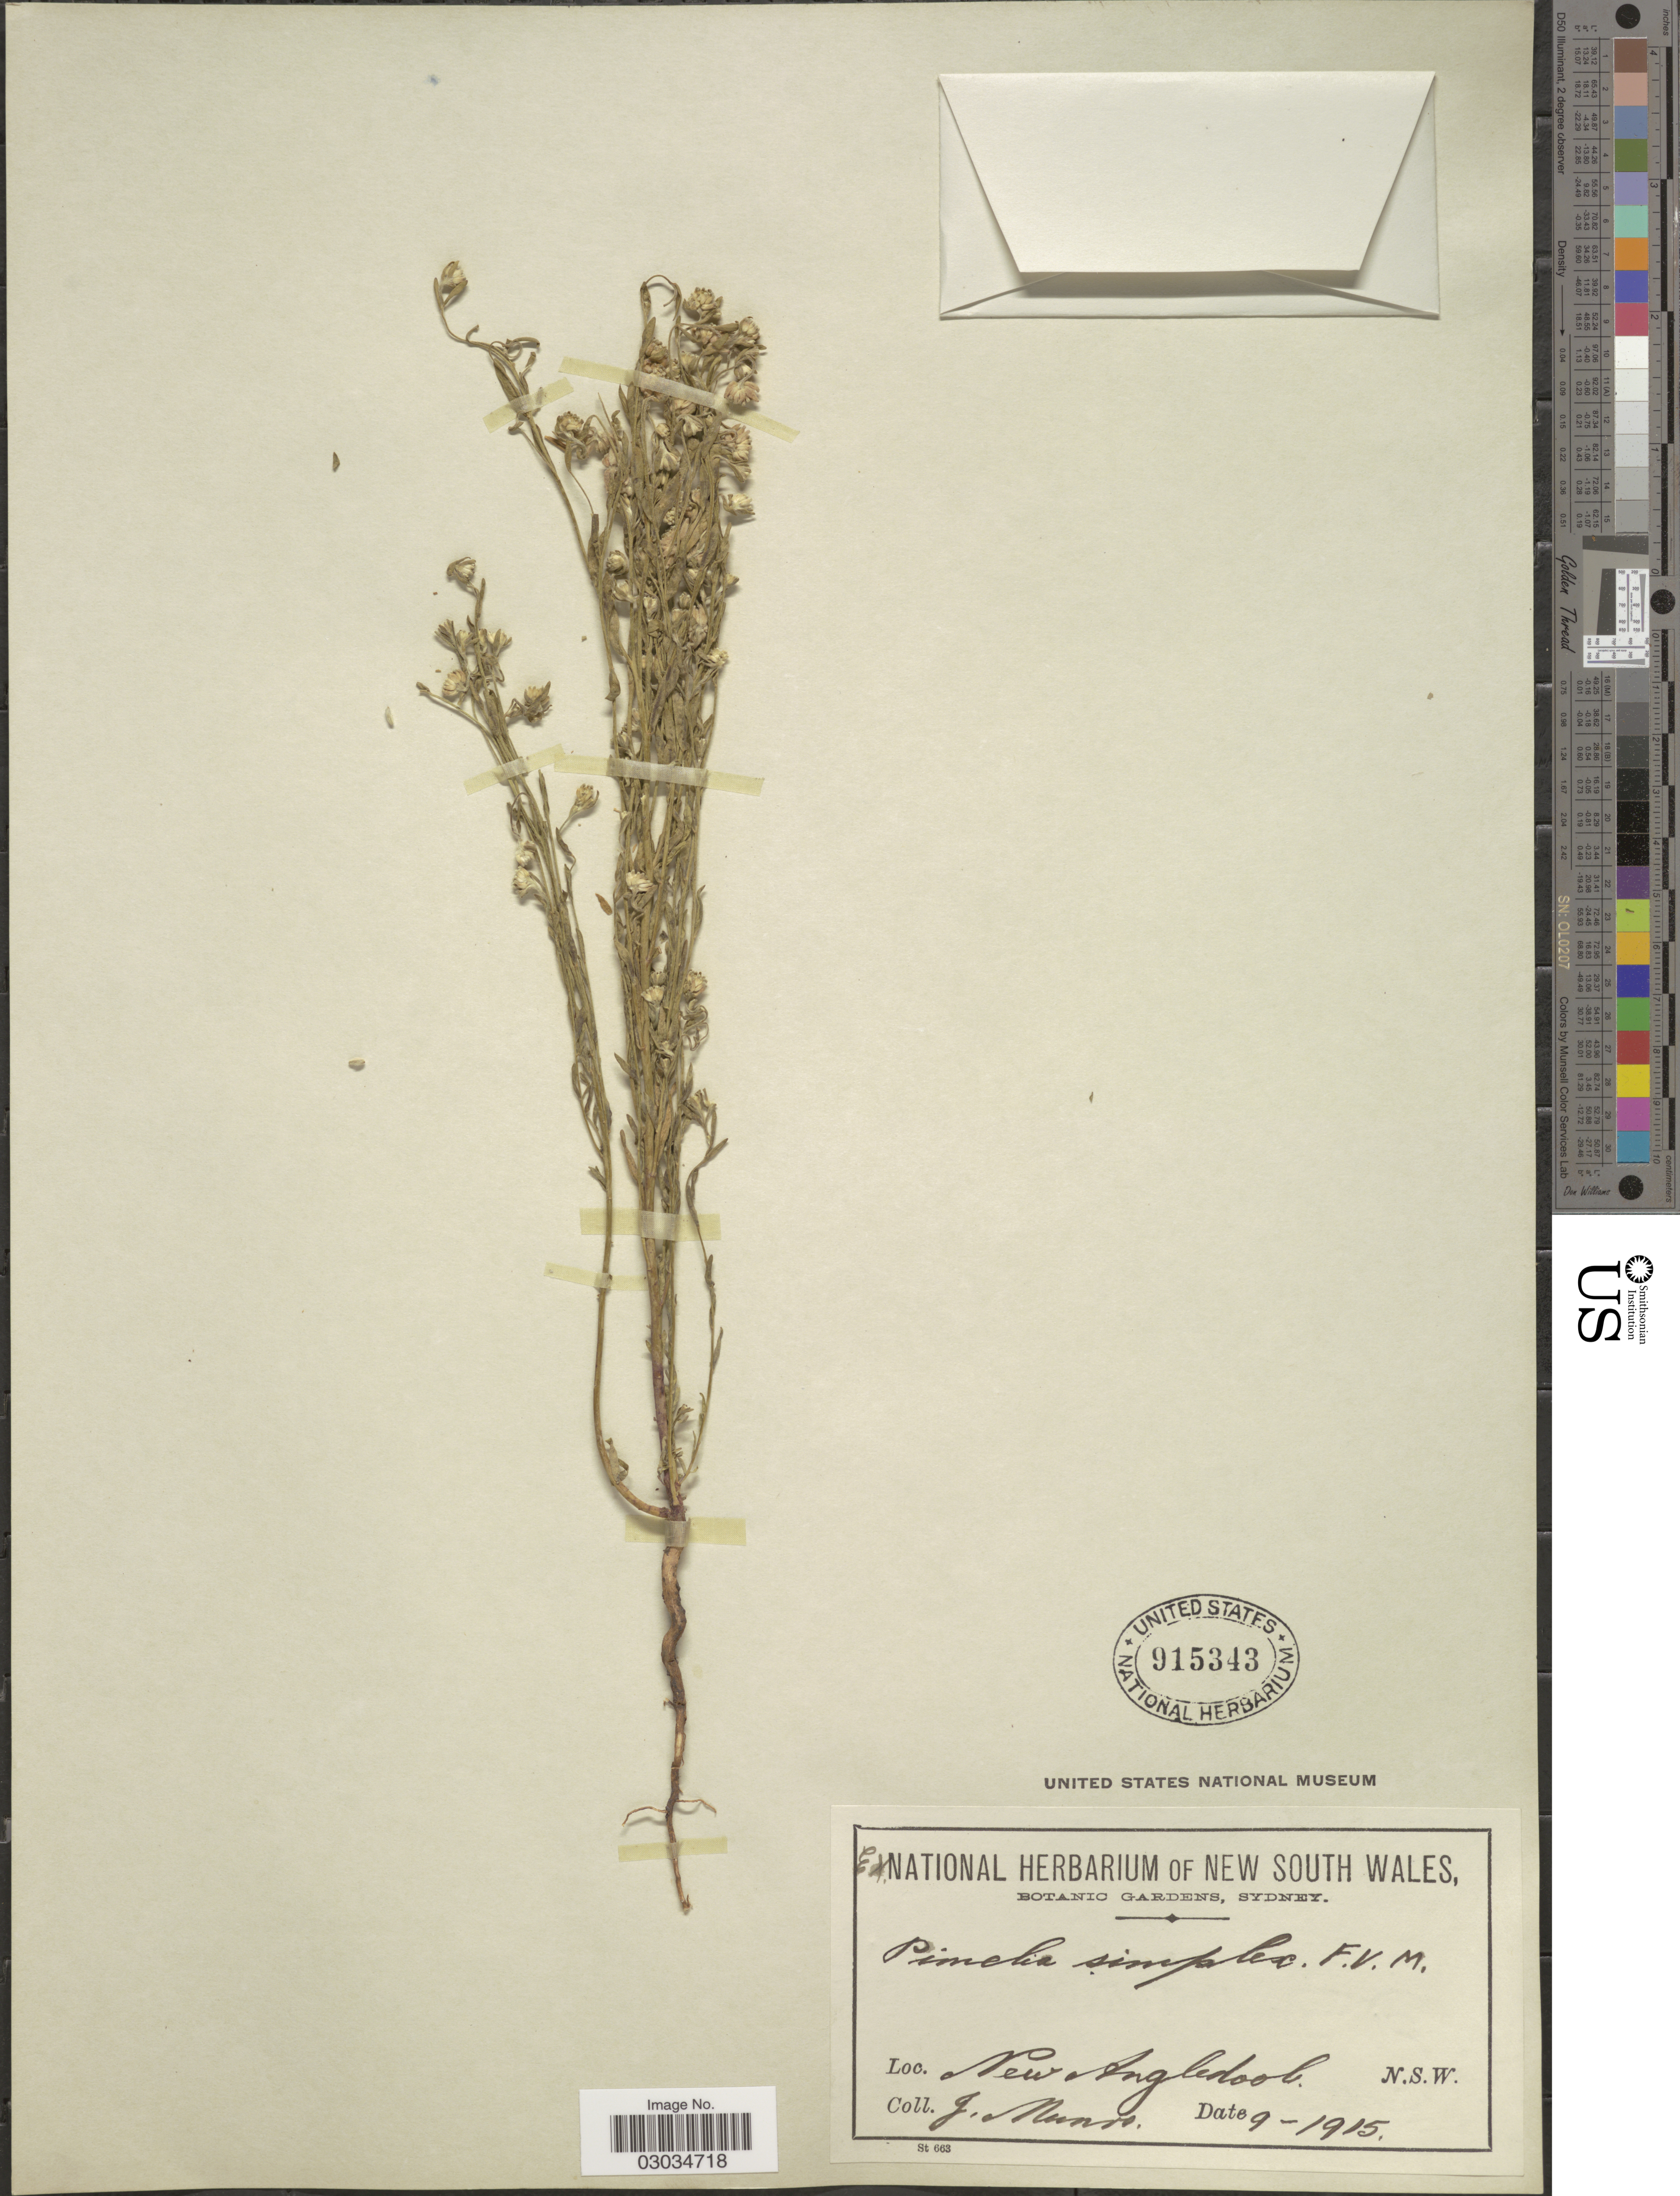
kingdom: Plantae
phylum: Tracheophyta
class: Magnoliopsida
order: Malvales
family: Thymelaeaceae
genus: Pimelea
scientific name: Pimelea simplex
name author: F. Muell.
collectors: G. Munro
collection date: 1915-09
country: Australia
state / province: New South Wales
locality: New Angledoo.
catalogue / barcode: US 915343